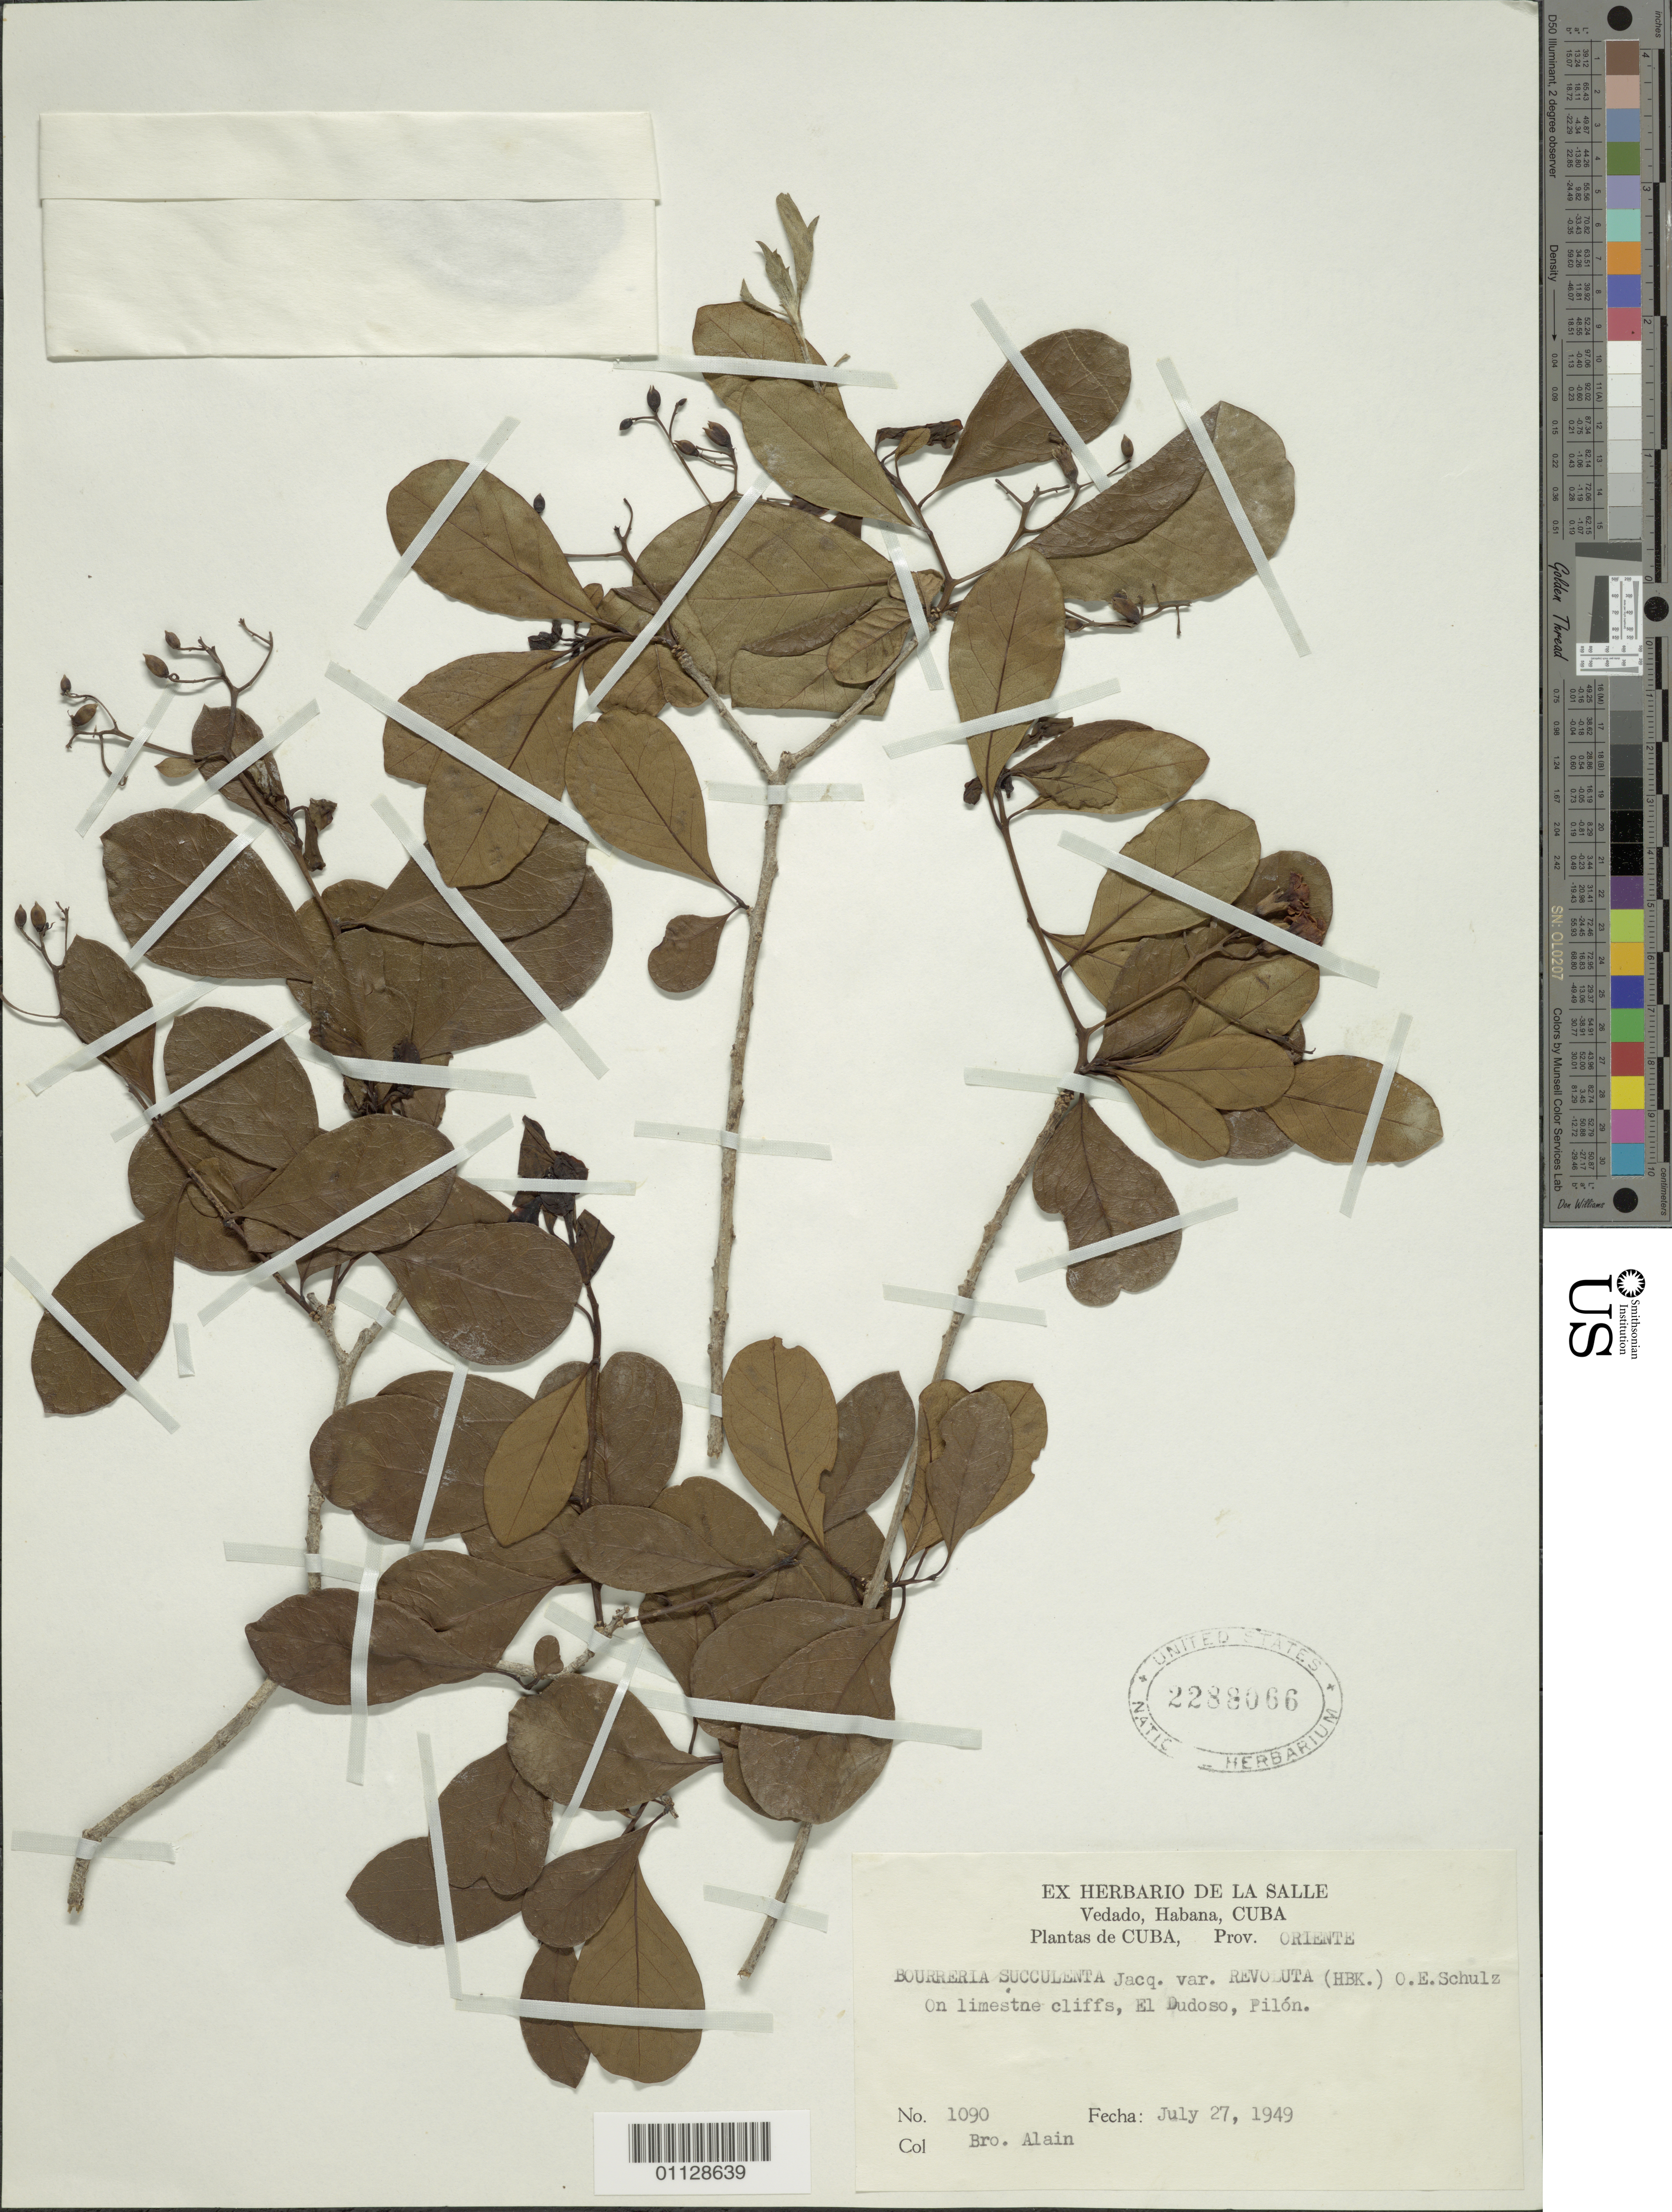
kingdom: Plantae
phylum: Tracheophyta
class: Magnoliopsida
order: Boraginales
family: Ehretiaceae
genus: Bourreria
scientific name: Bourreria succulenta var. revoluta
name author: (Kunth) O.E. Schulz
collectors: A. H. Liogier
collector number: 1090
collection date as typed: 27 Jul 1949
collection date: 1949-07-27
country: Cuba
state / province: Granma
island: Cuba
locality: On limestone cliffs, El Dudoso, Pilón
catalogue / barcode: US 2288066